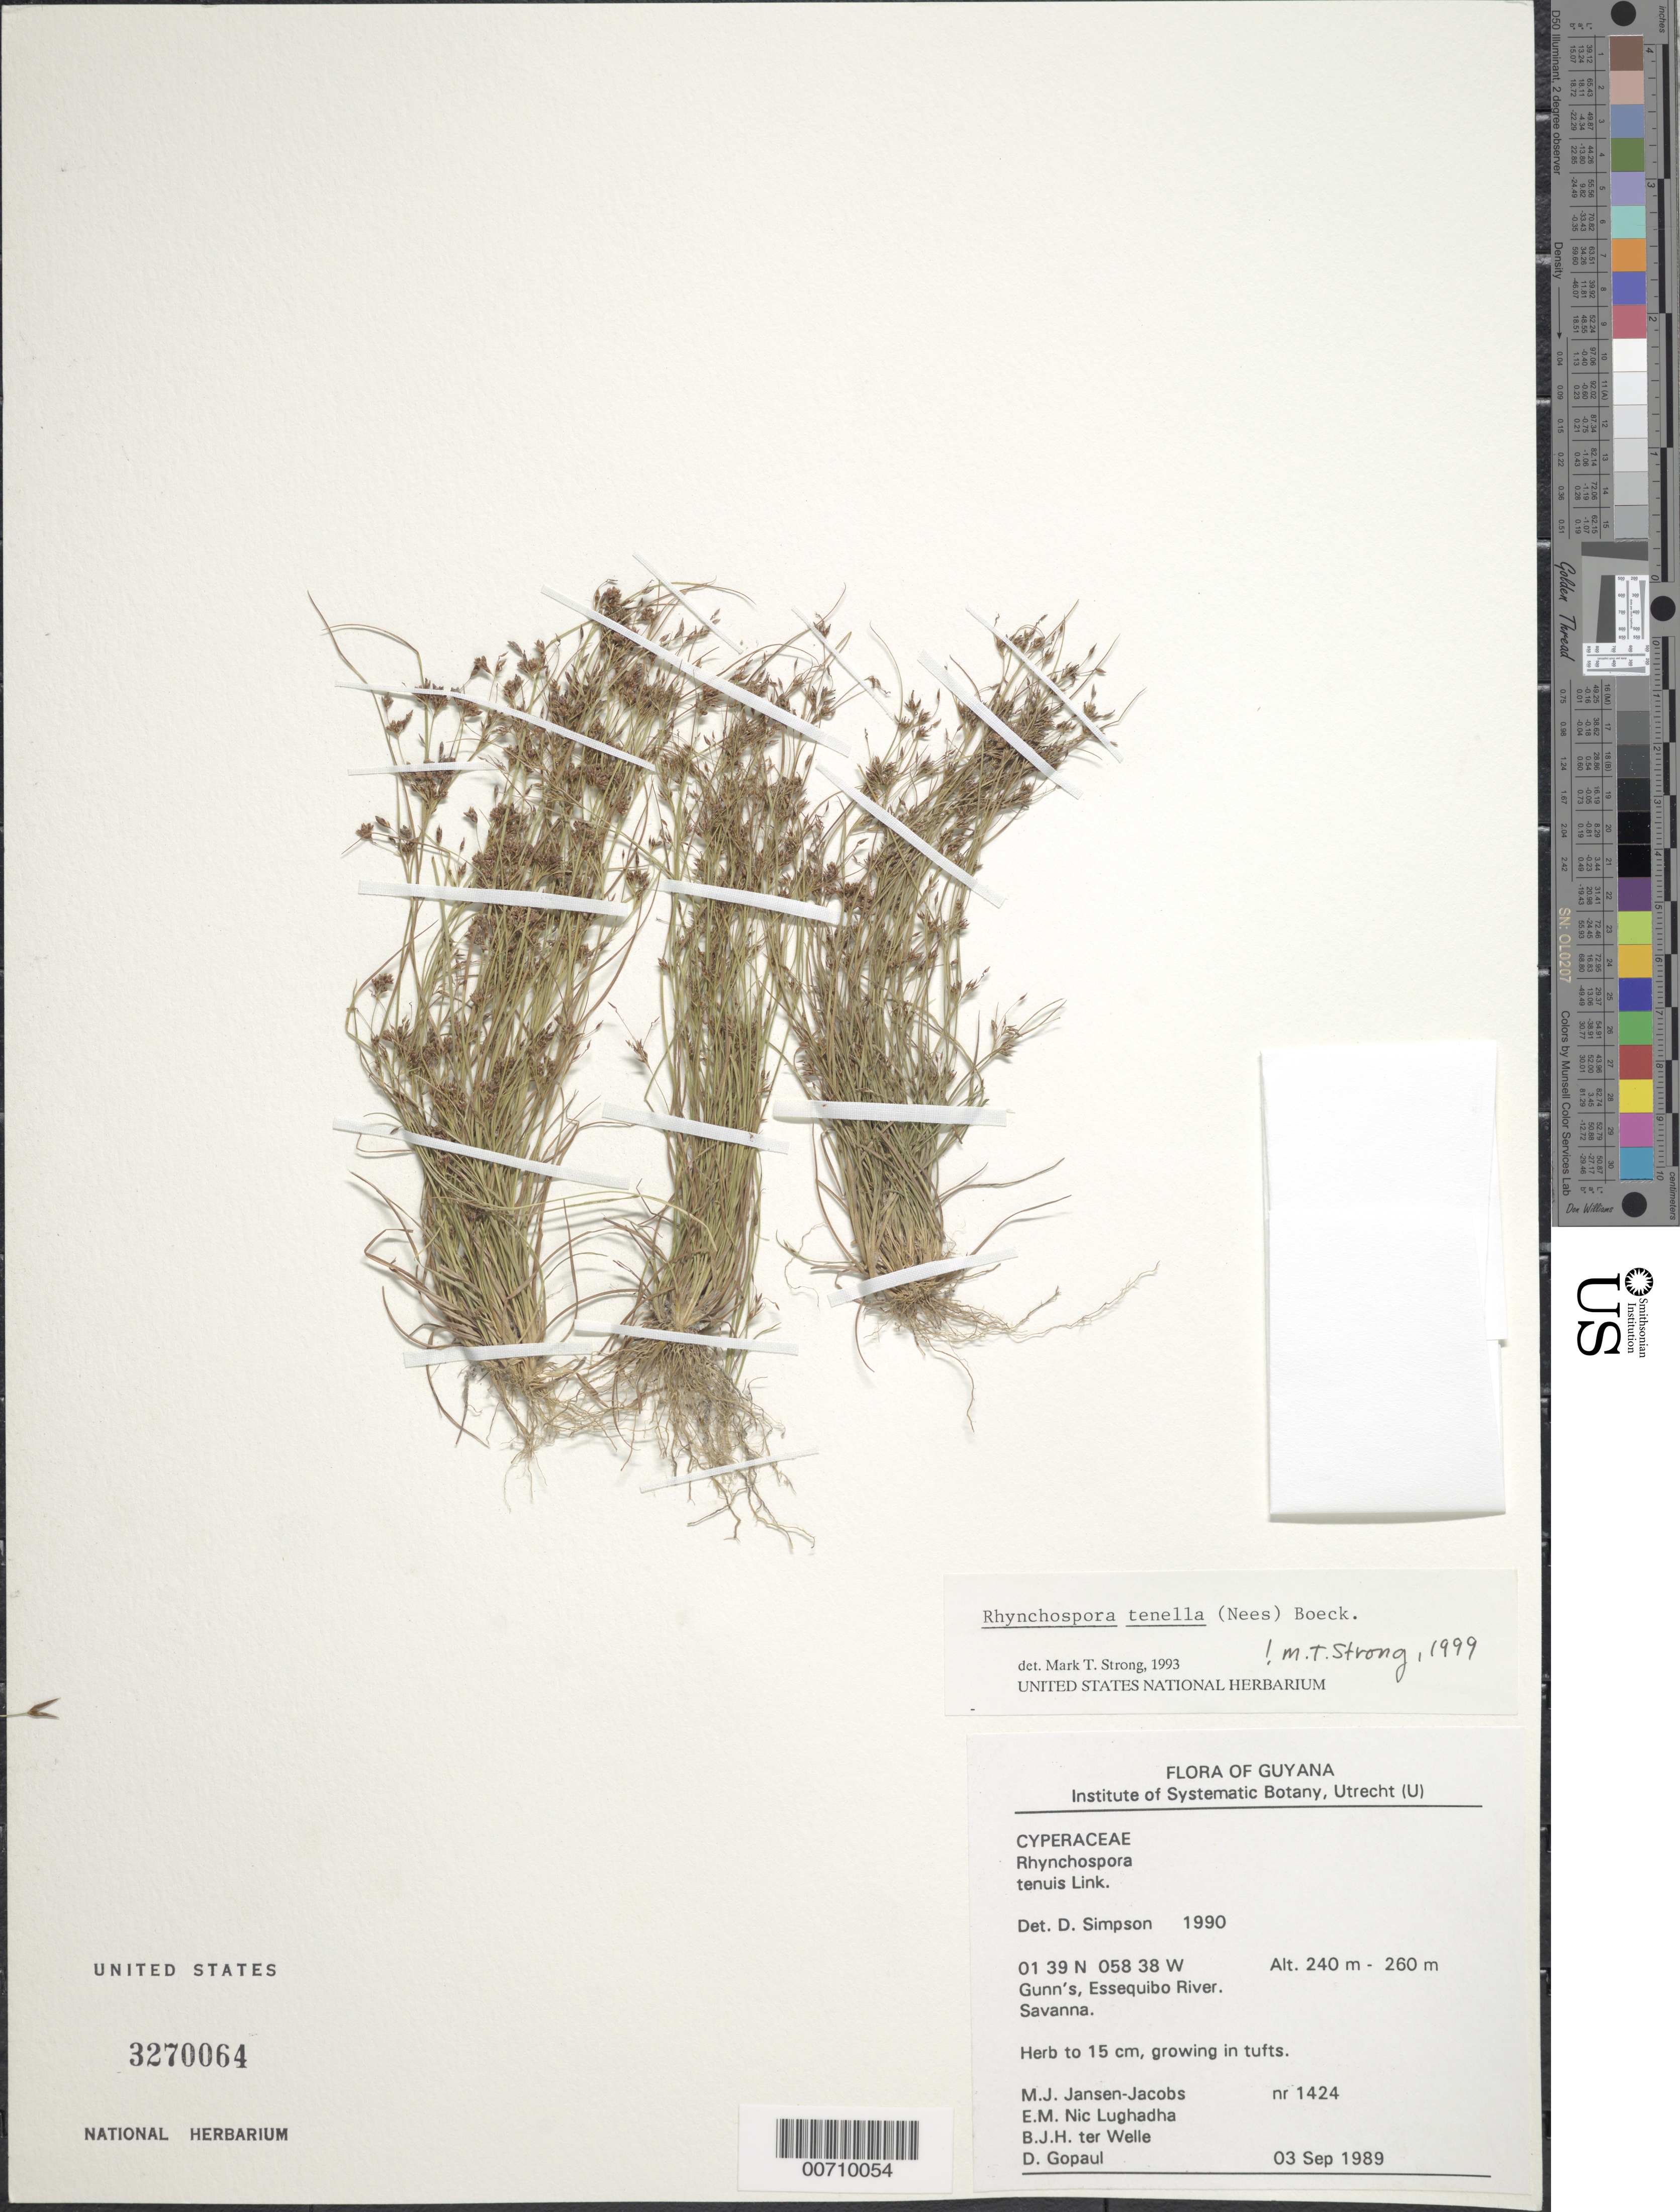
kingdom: Plantae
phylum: Tracheophyta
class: Liliopsida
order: Poales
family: Cyperaceae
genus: Rhynchospora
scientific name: Rhynchospora tenella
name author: (Nees) Boeckeler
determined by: Strong, M. T., (US), Smithsonian Institution - National Museum of Natural History (UNITED STATES)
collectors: M. J. Jansen-Jacobs, E. Nic Lughadha, B. Welle & D. Gopaul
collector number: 1424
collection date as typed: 3-Sep-89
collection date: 1989-09-03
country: Guyana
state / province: U. Takutu-U. Essequibo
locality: Gunn's, Essequibo River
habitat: Savanna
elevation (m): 240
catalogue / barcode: US 3270064